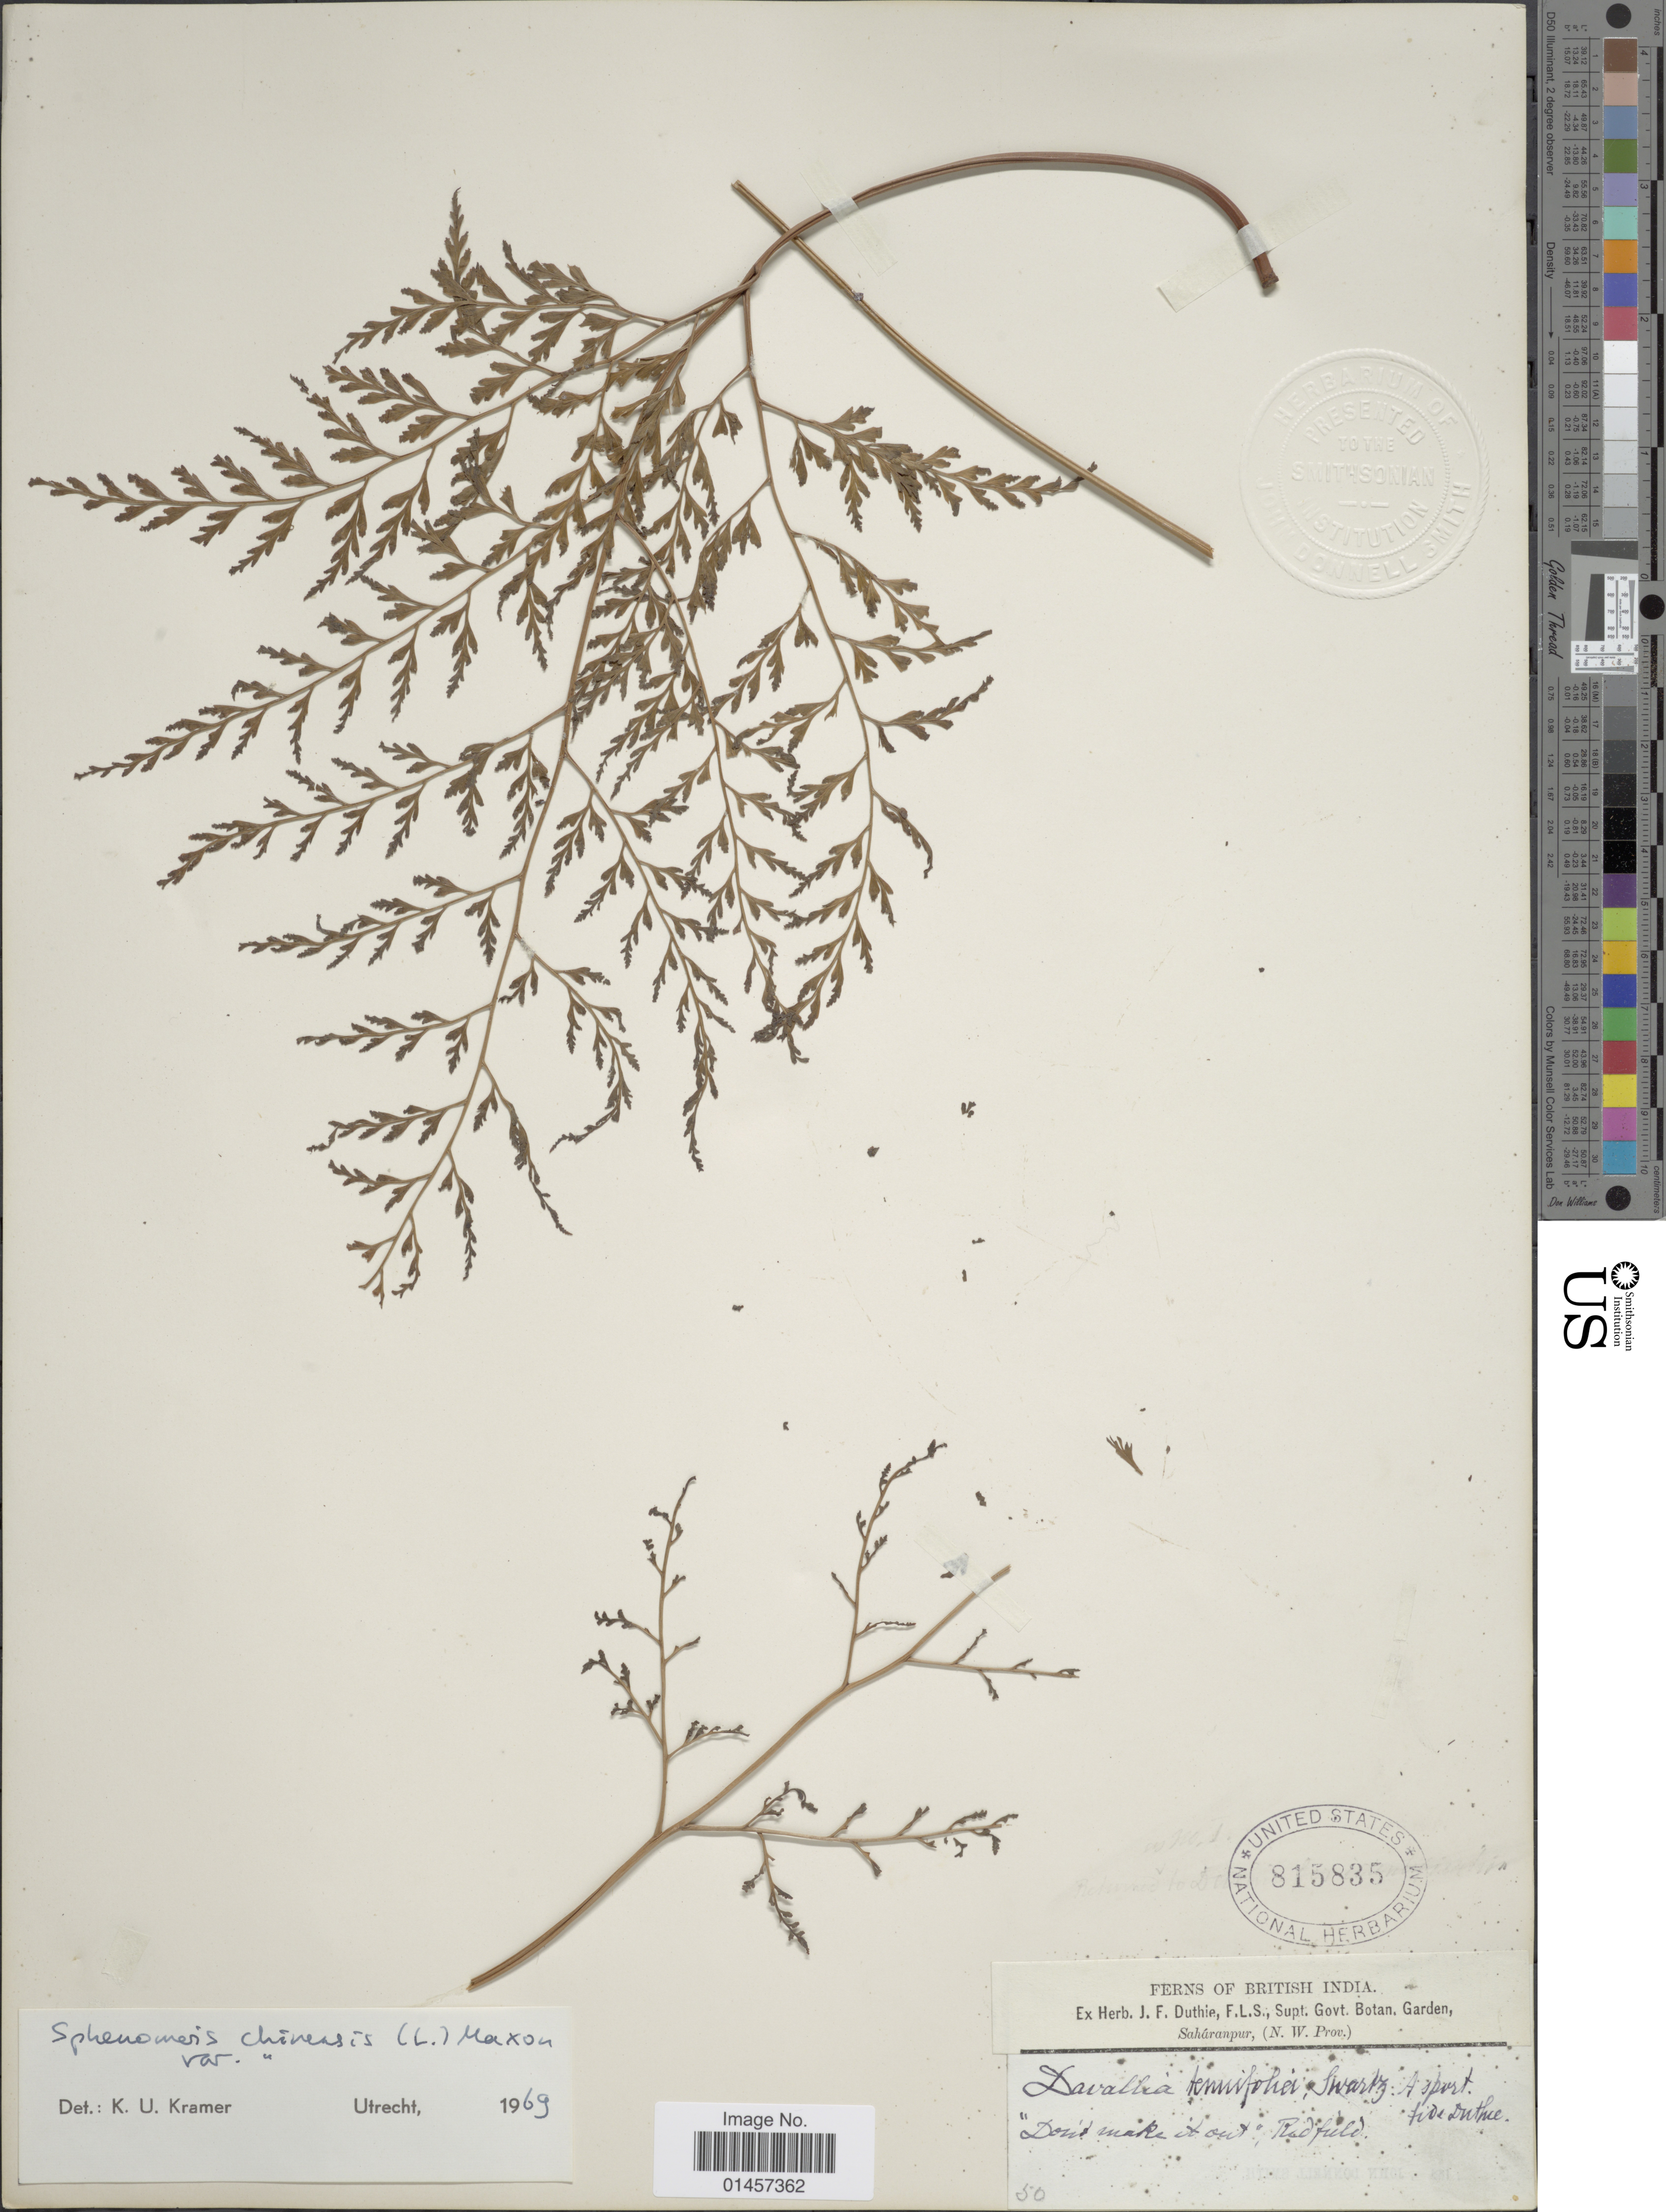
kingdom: Plantae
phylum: Tracheophyta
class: Polypodiopsida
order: Polypodiales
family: Lindsaeaceae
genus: Sphenomeris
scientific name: Sphenomeris chinensis var. chinensis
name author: (L.) Maxon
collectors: ex herb. J. F. Duthie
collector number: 50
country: India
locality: British India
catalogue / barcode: US 815835